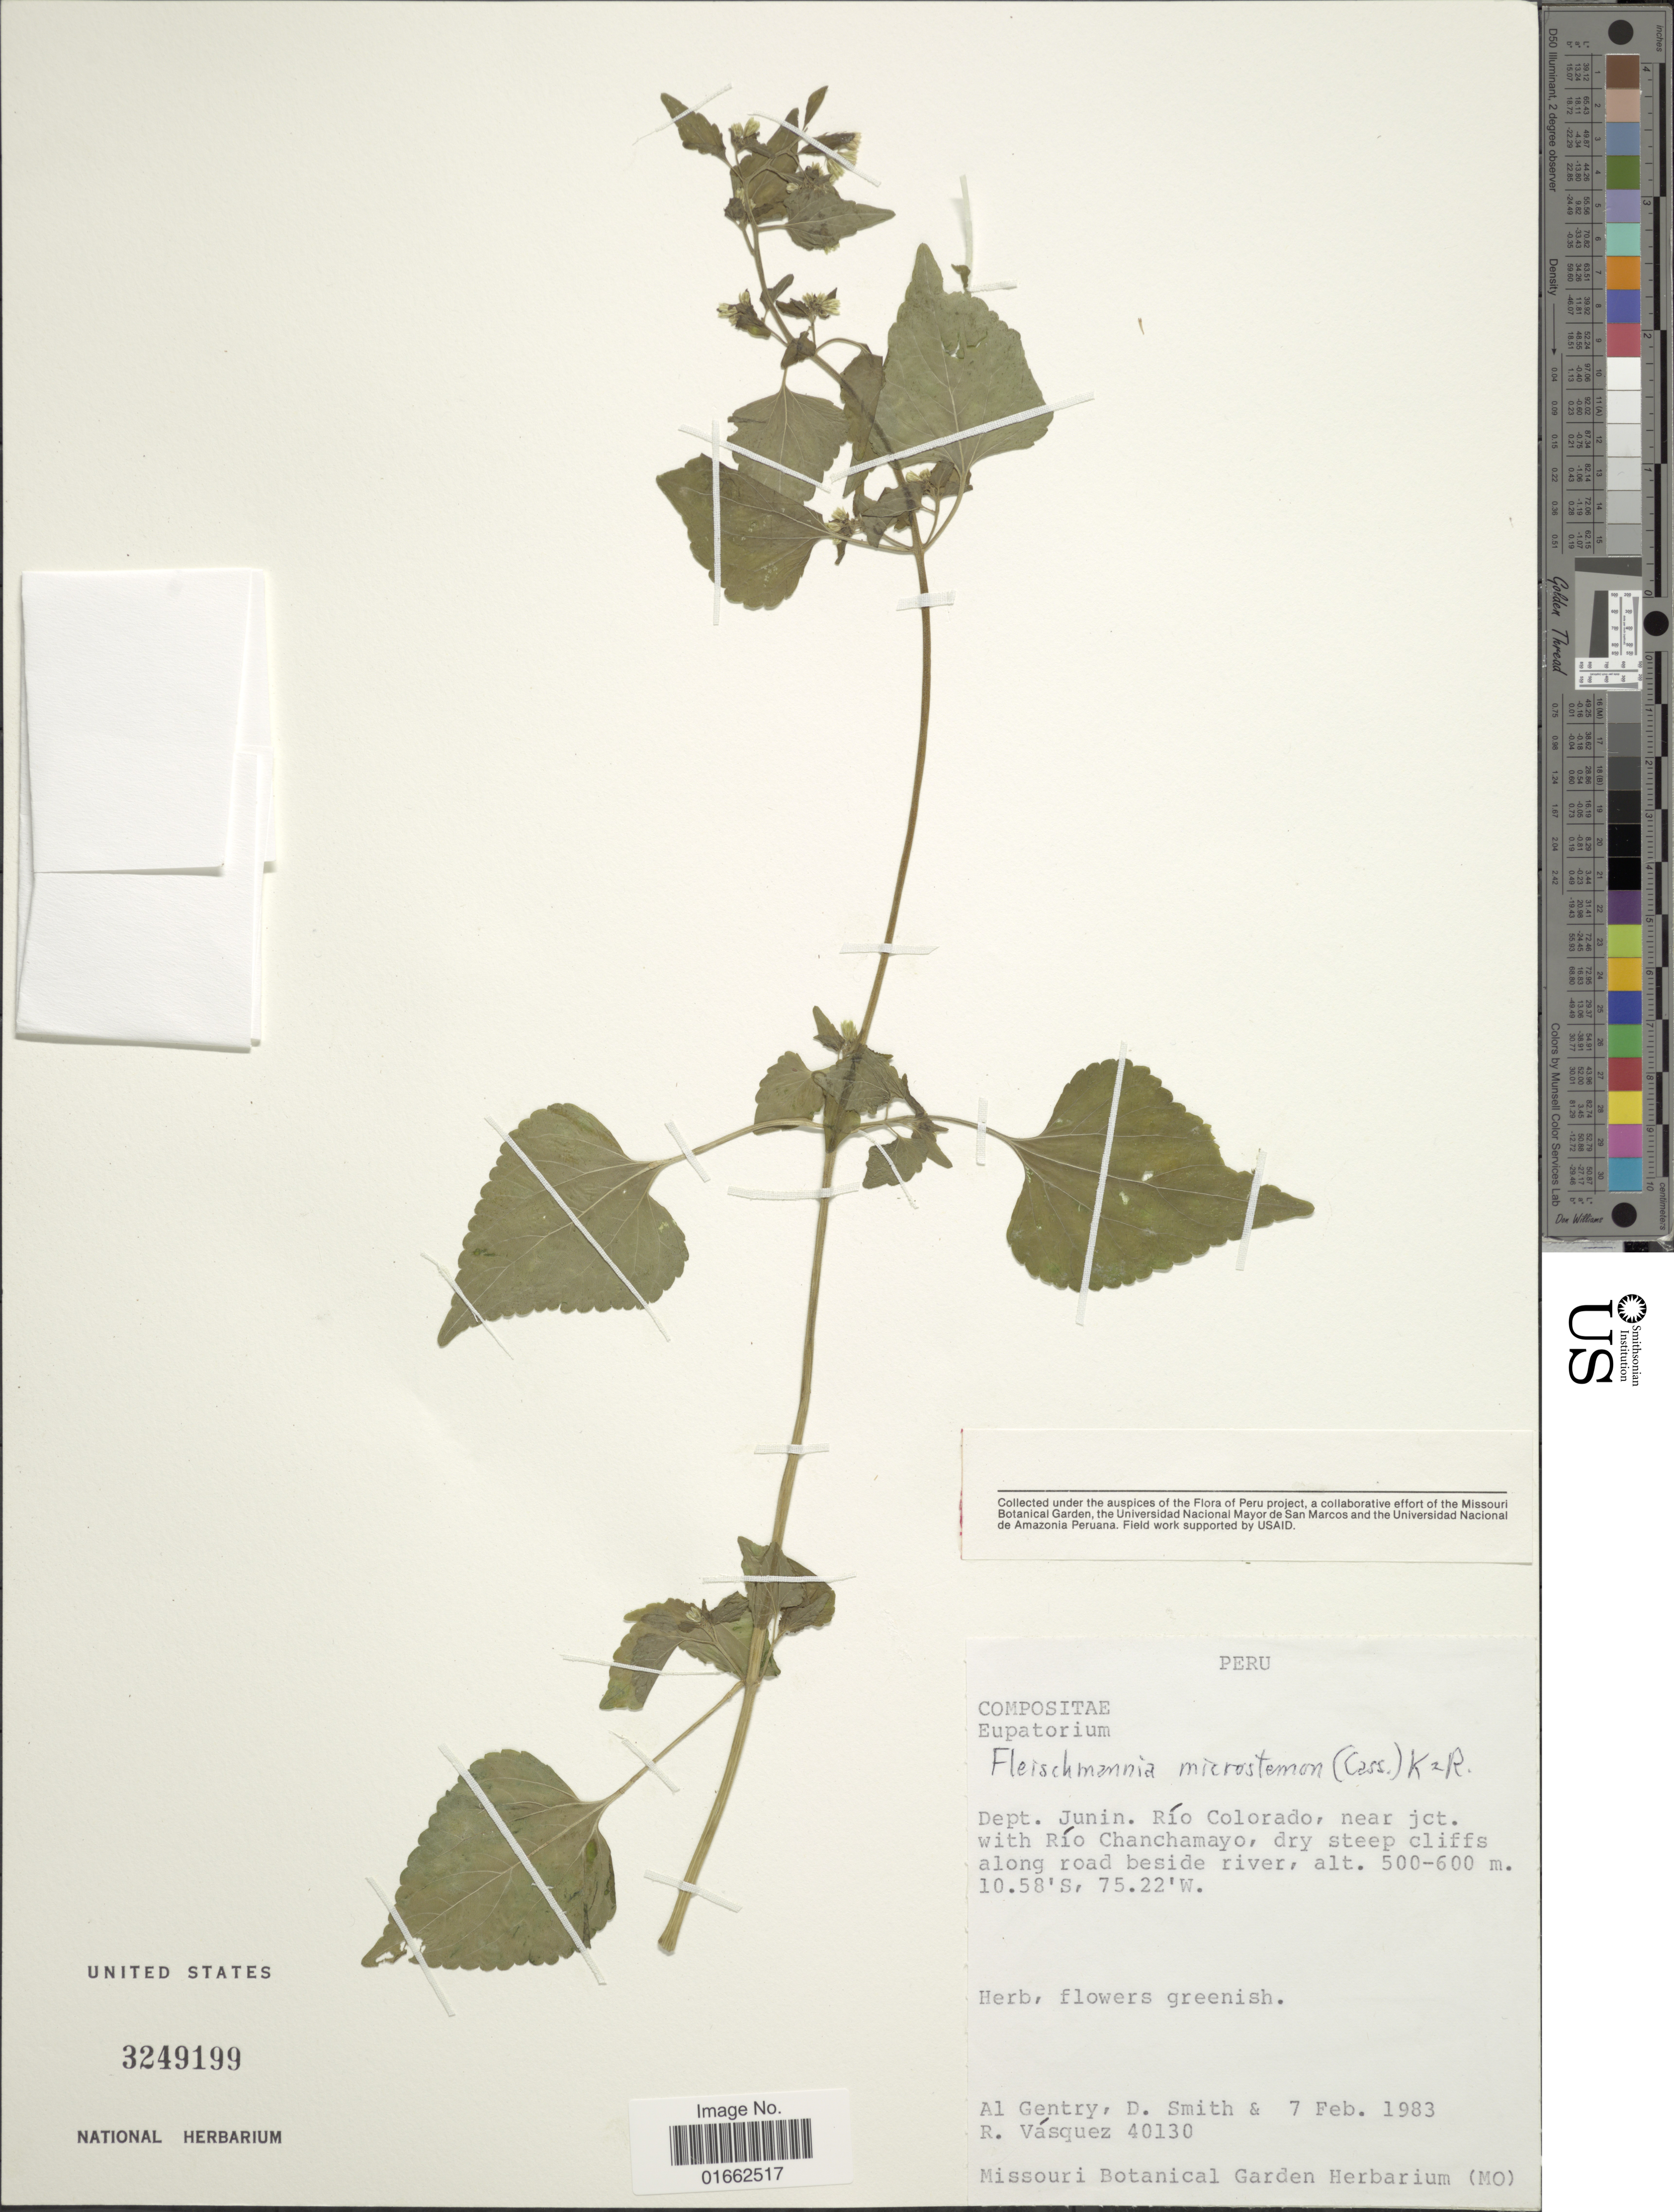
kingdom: Plantae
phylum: Tracheophyta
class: Magnoliopsida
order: Asterales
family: Asteraceae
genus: Fleischmannia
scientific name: Fleischmannia microstemon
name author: (Cass.) R.M. King & H. Rob.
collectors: A. H. Gentry, D. Smith & R. Vásquez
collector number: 40130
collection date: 1983-02-07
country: Peru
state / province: Junín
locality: Dept. Junin. Río Colorado, near jct. with Río Chachamayo, dry steep cliffs along road beside river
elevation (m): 500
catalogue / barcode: US 3249199